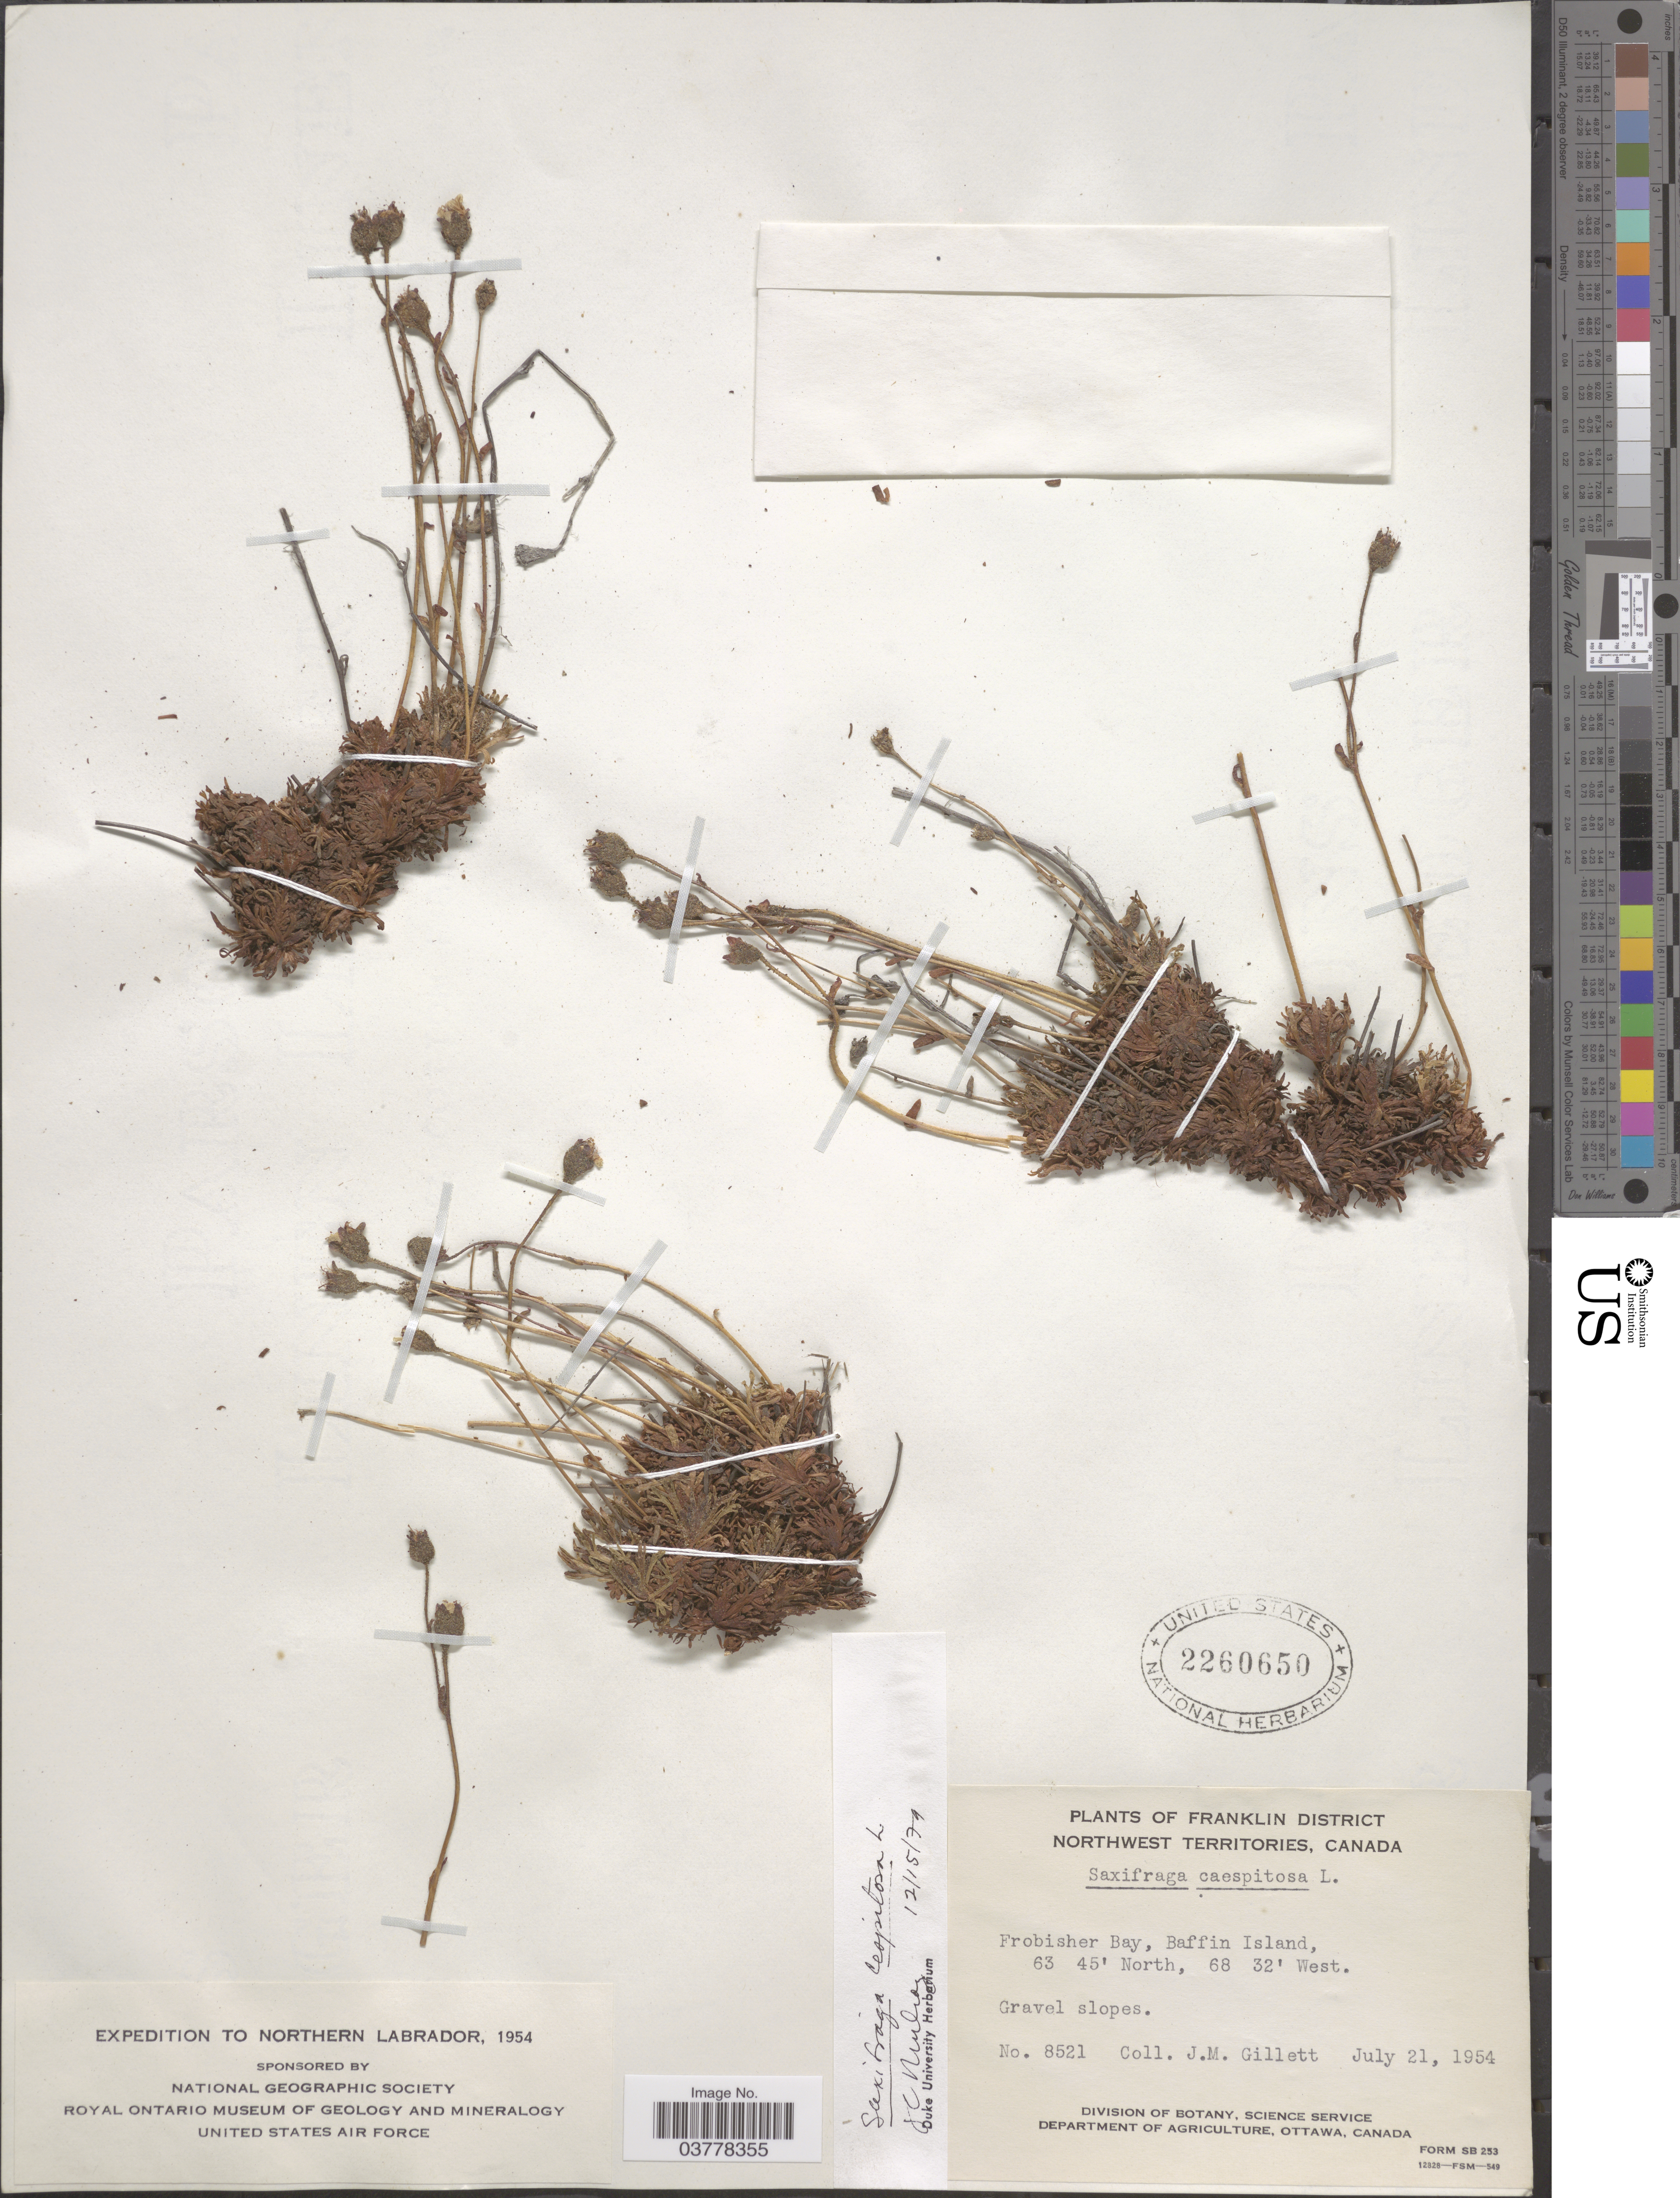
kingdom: Plantae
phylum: Tracheophyta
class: Magnoliopsida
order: Saxifragales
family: Saxifragaceae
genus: Saxifraga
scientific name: Saxifraga caespitosa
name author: L.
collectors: J. M. Gillett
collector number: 8521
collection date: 1954-07-21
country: Canada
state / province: Northwest Territories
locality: Franklin District. Frobisher Bay, Baffin Island. Northern Labrador.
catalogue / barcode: US 2260650